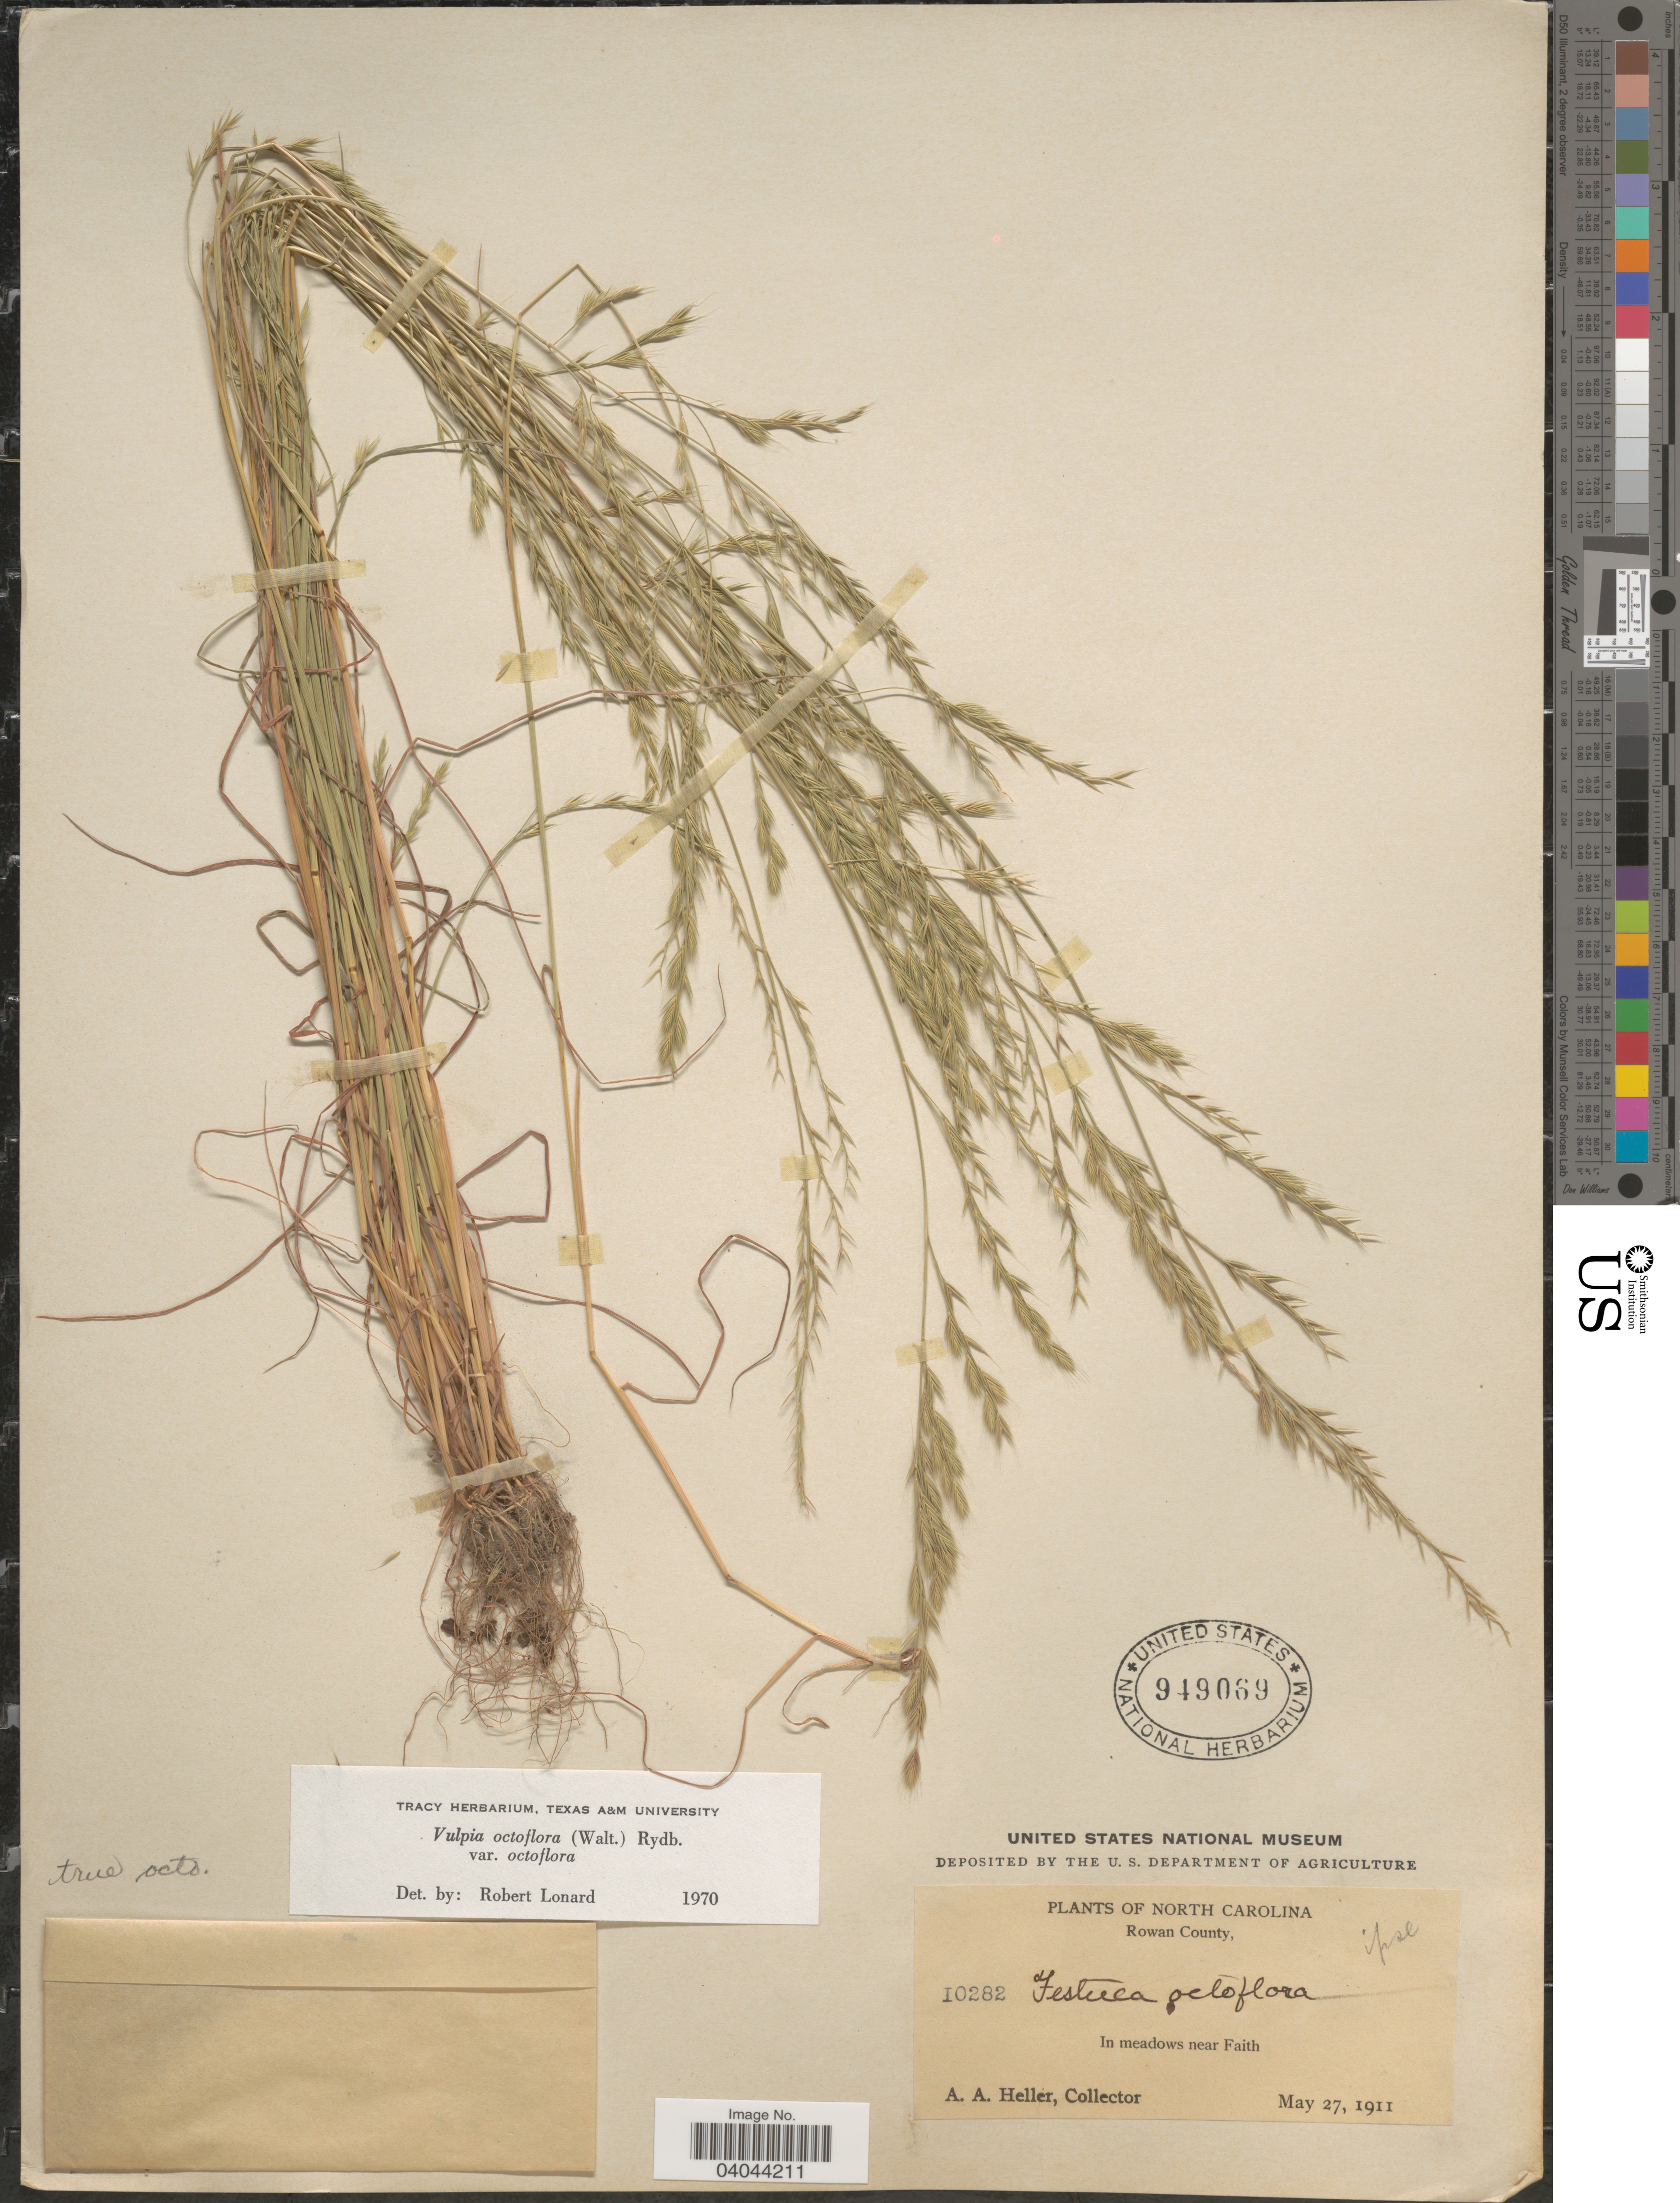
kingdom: Plantae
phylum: Tracheophyta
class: Liliopsida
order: Poales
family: Poaceae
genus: Festuca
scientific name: Festuca octoflora var. octoflora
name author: Walter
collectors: A. A. Heller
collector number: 10282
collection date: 1911-05-27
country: United States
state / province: North Carolina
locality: Rowan County. In meadows near Faith.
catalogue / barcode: US 949069